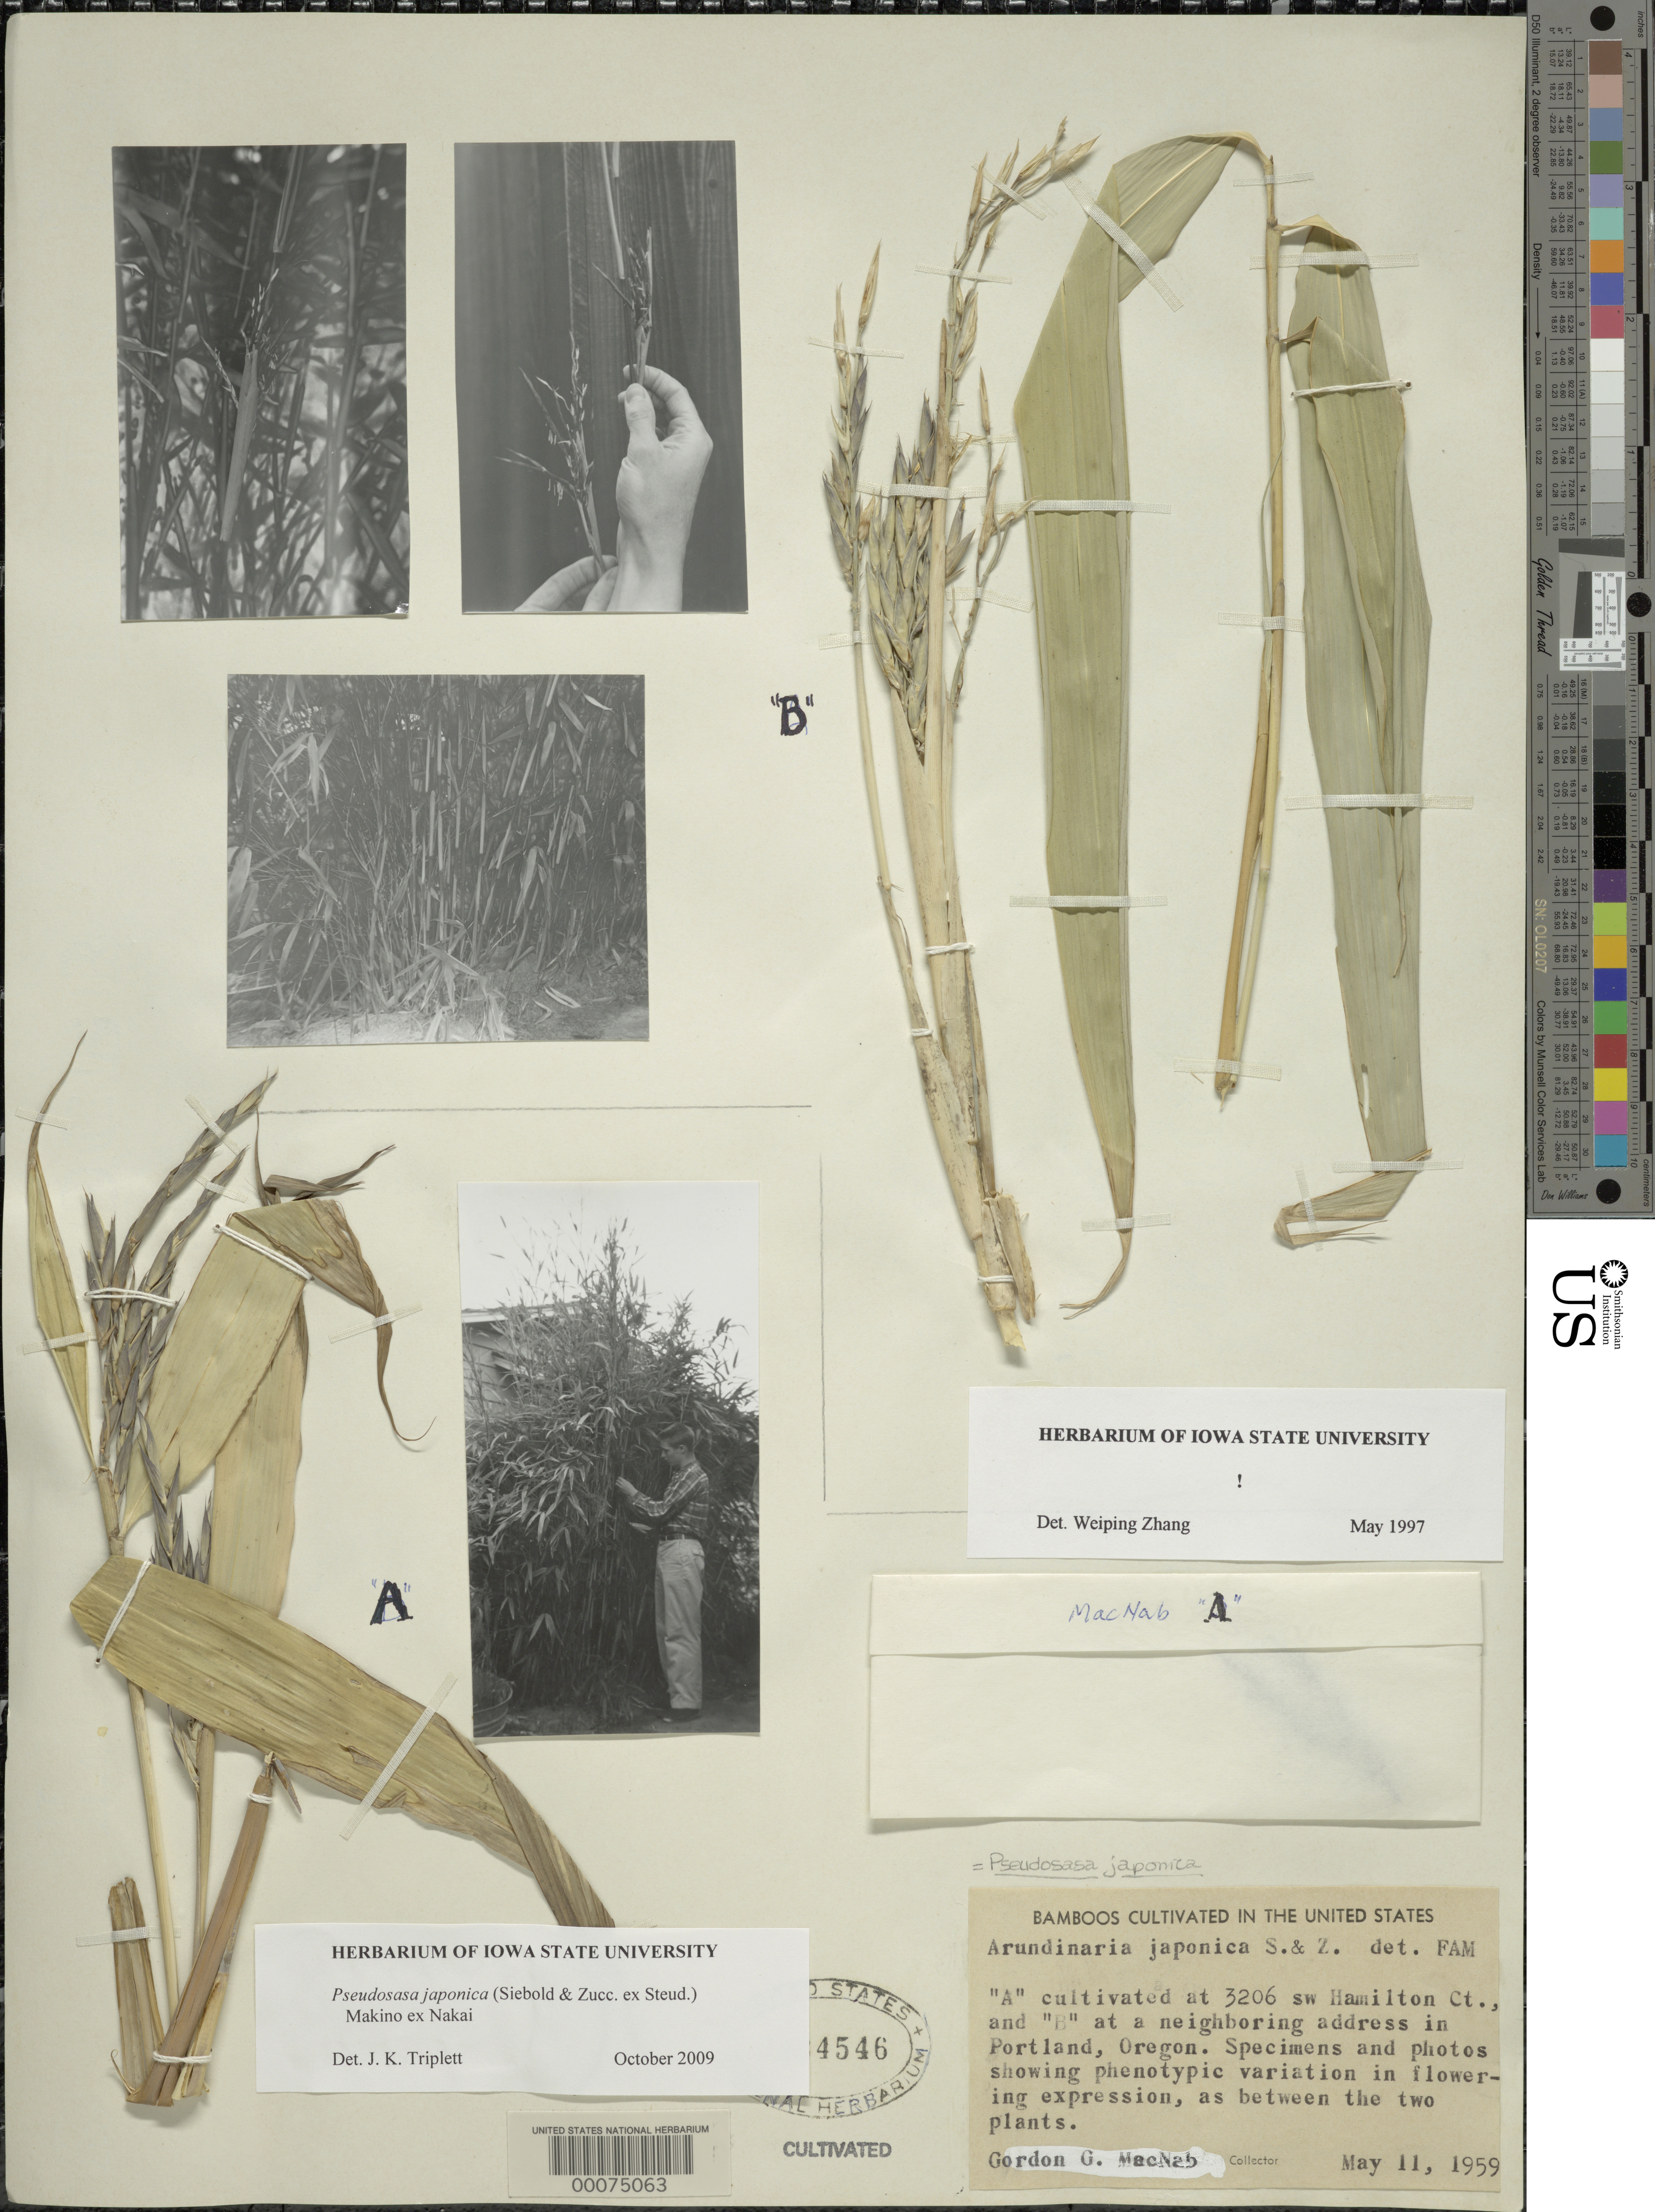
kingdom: Plantae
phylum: Tracheophyta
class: Liliopsida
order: Poales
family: Poaceae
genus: Pseudosasa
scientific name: Pseudosasa japonica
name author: (Siebold & Zucc. ex Steud.) Makino ex Nakai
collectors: G. MacNab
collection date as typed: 11 May 1959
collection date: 1959-05-11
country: United States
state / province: Oregon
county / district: Multnomah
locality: Portland, 3206 SW Hamilton Ct. and neighboring addresses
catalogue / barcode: US 2434546